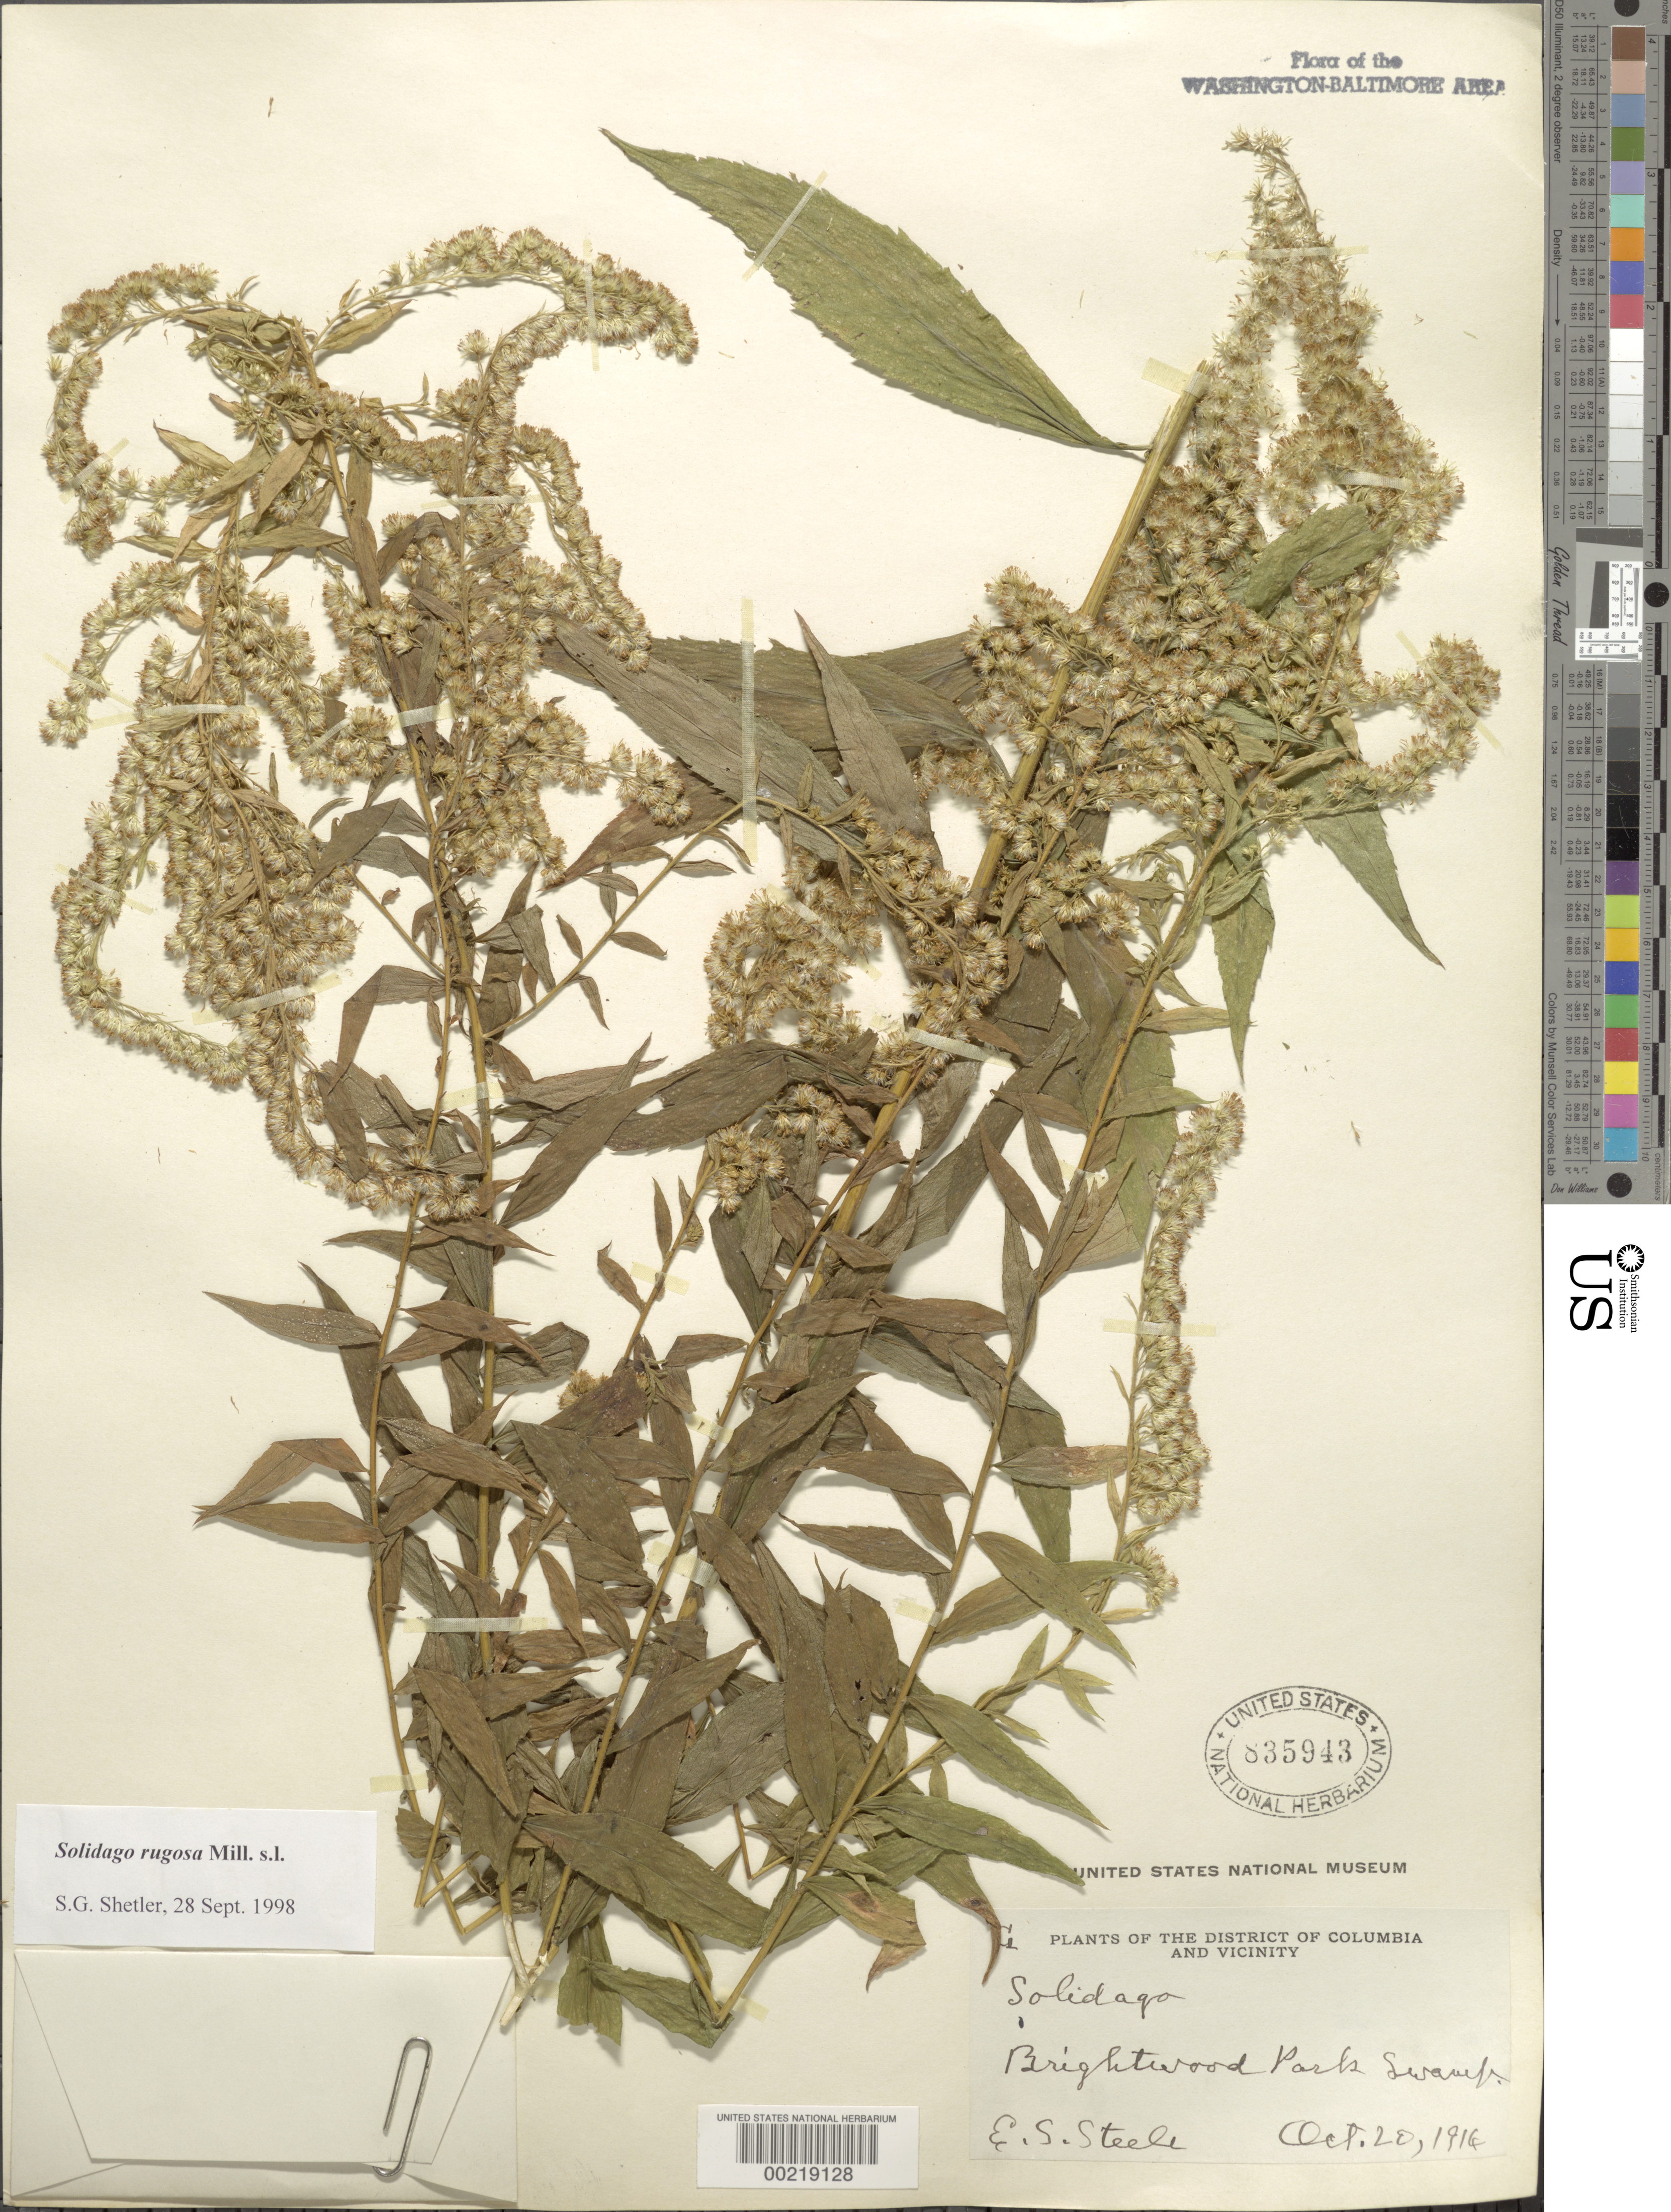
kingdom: Plantae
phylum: Tracheophyta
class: Magnoliopsida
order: Asterales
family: Asteraceae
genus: Solidago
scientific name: Solidago rugosa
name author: Mill.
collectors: E. Steele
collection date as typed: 20 Oct 1916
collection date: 1916-10-20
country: United States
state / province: District of Columbia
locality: Brightwood Park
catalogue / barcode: US 835943